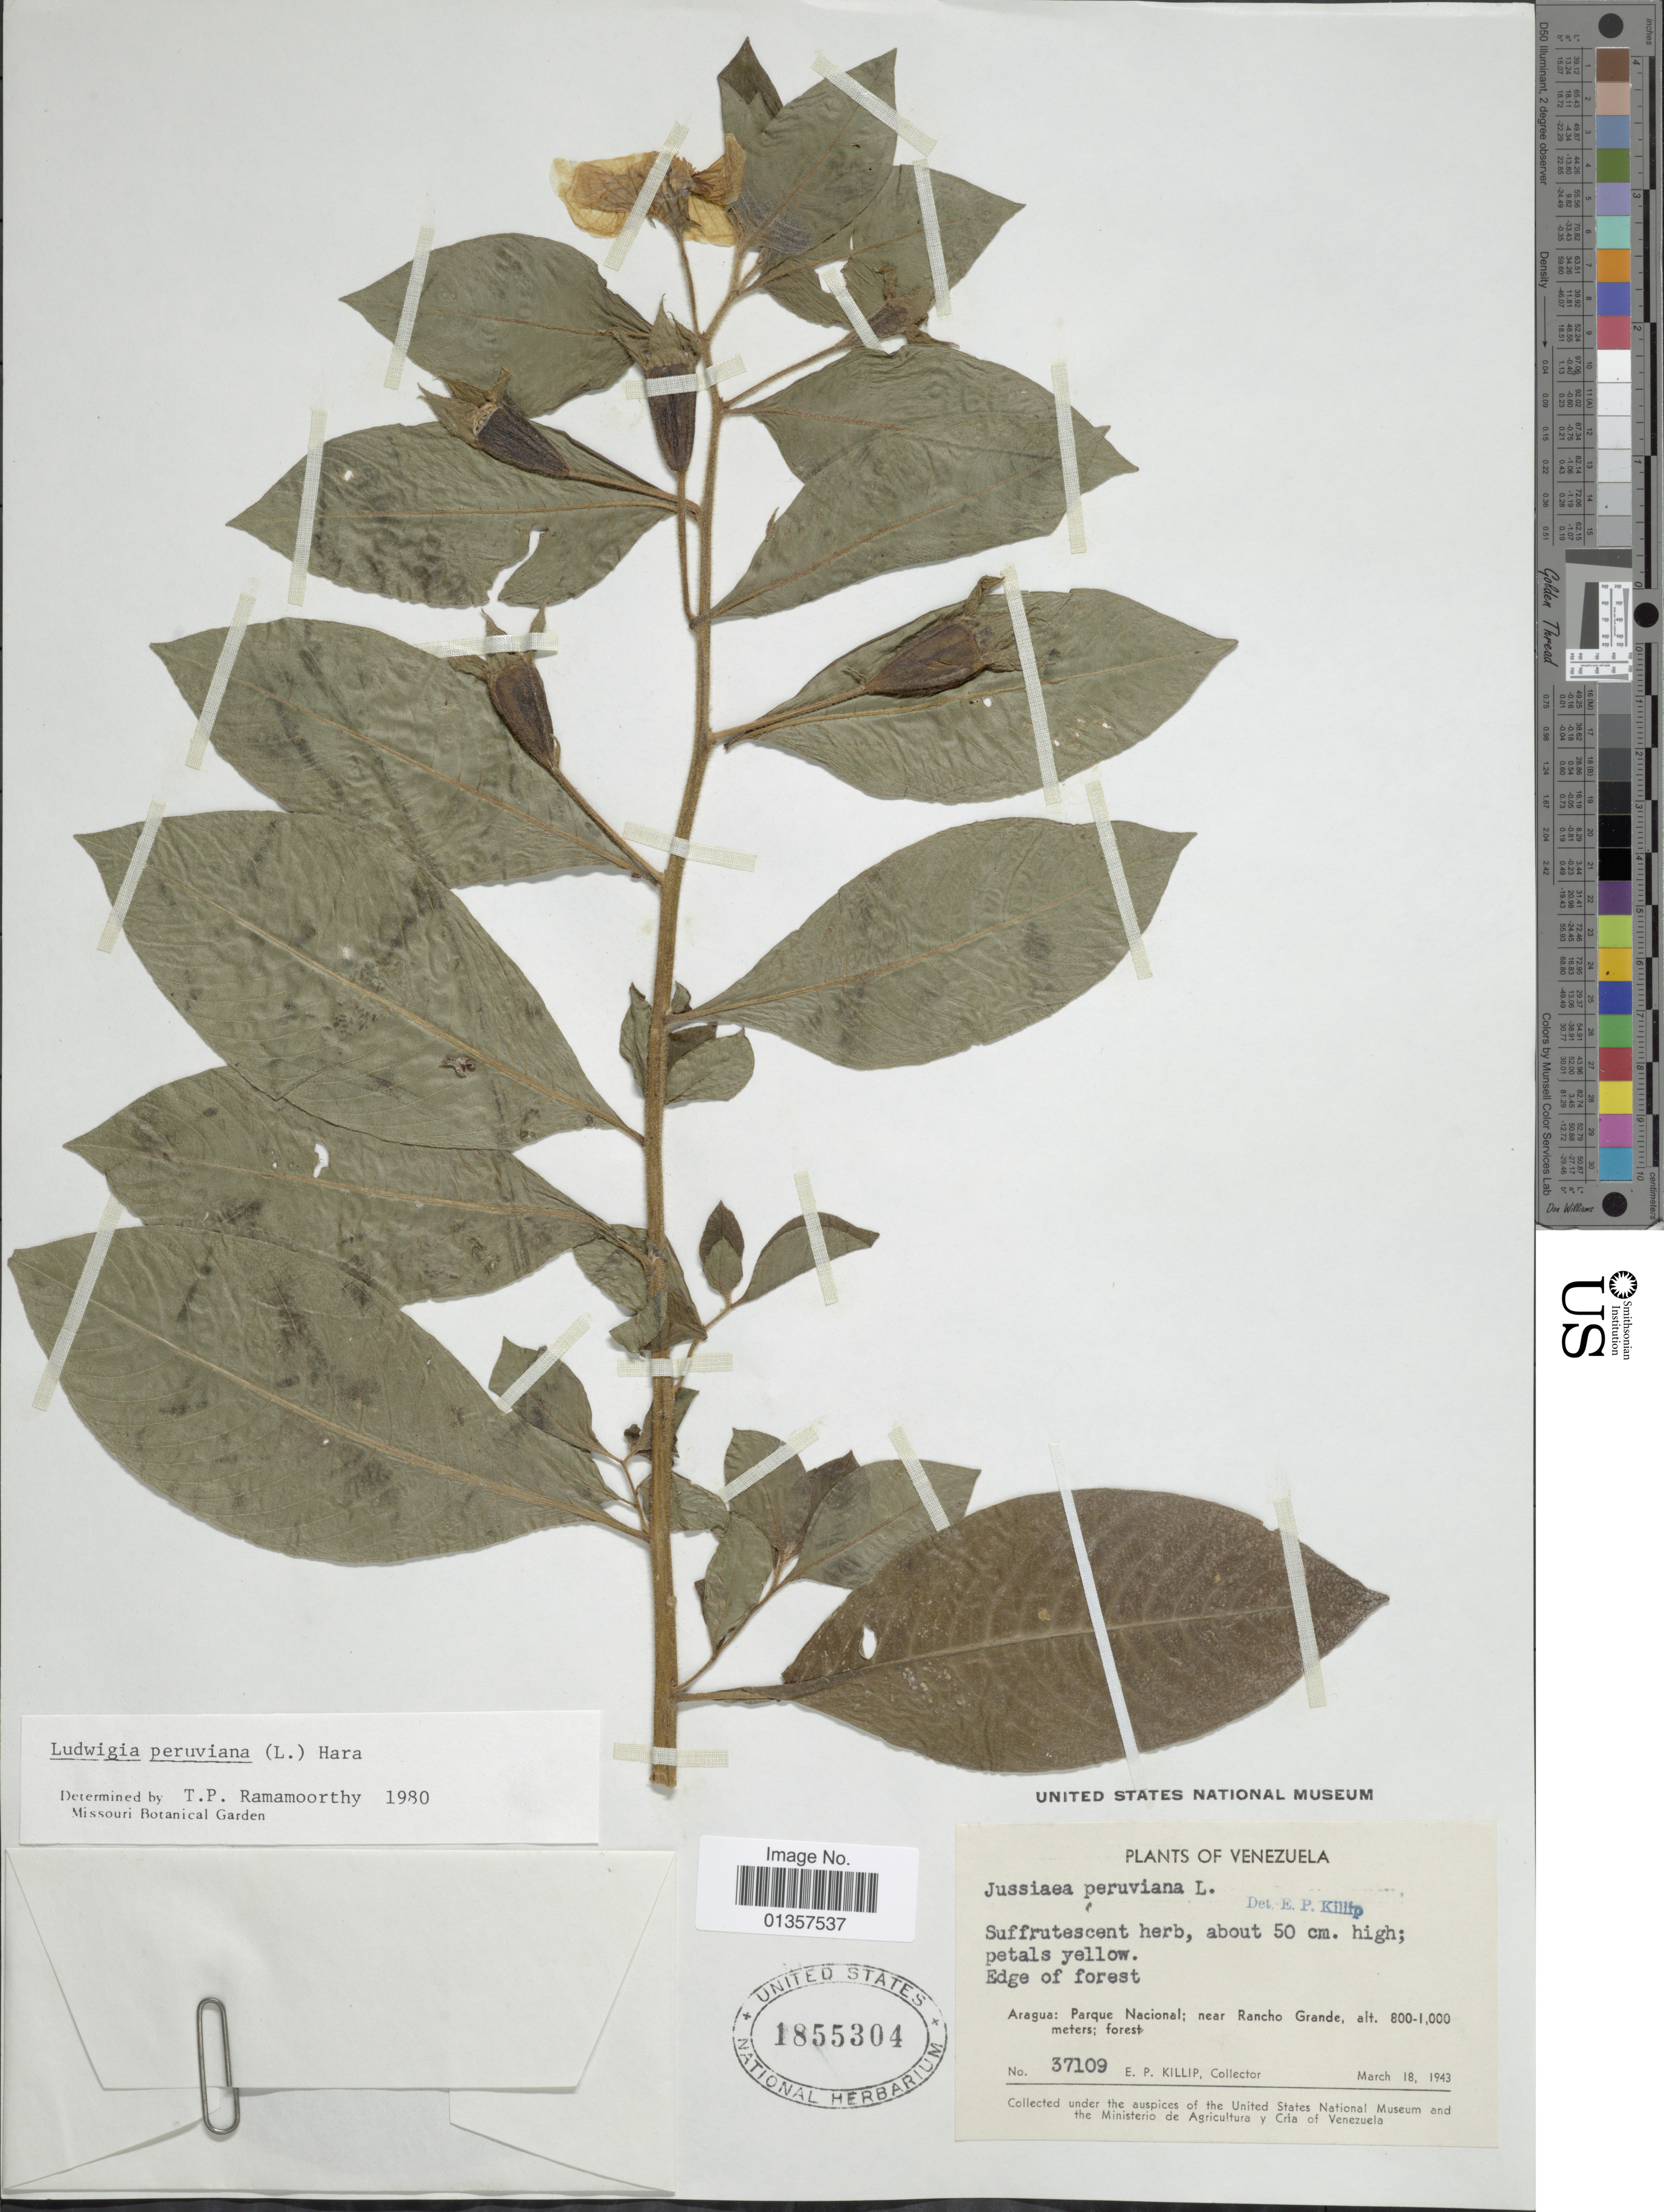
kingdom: Plantae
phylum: Tracheophyta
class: Magnoliopsida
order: Myrtales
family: Onagraceae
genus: Ludwigia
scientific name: Ludwigia peruviana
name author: (L.) H. Hara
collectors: E. P. Killip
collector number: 37109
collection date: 1943-03-18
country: Venezuela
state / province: Aragua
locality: Parque Nacional; near Rancho Grande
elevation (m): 800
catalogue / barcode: US 1855304